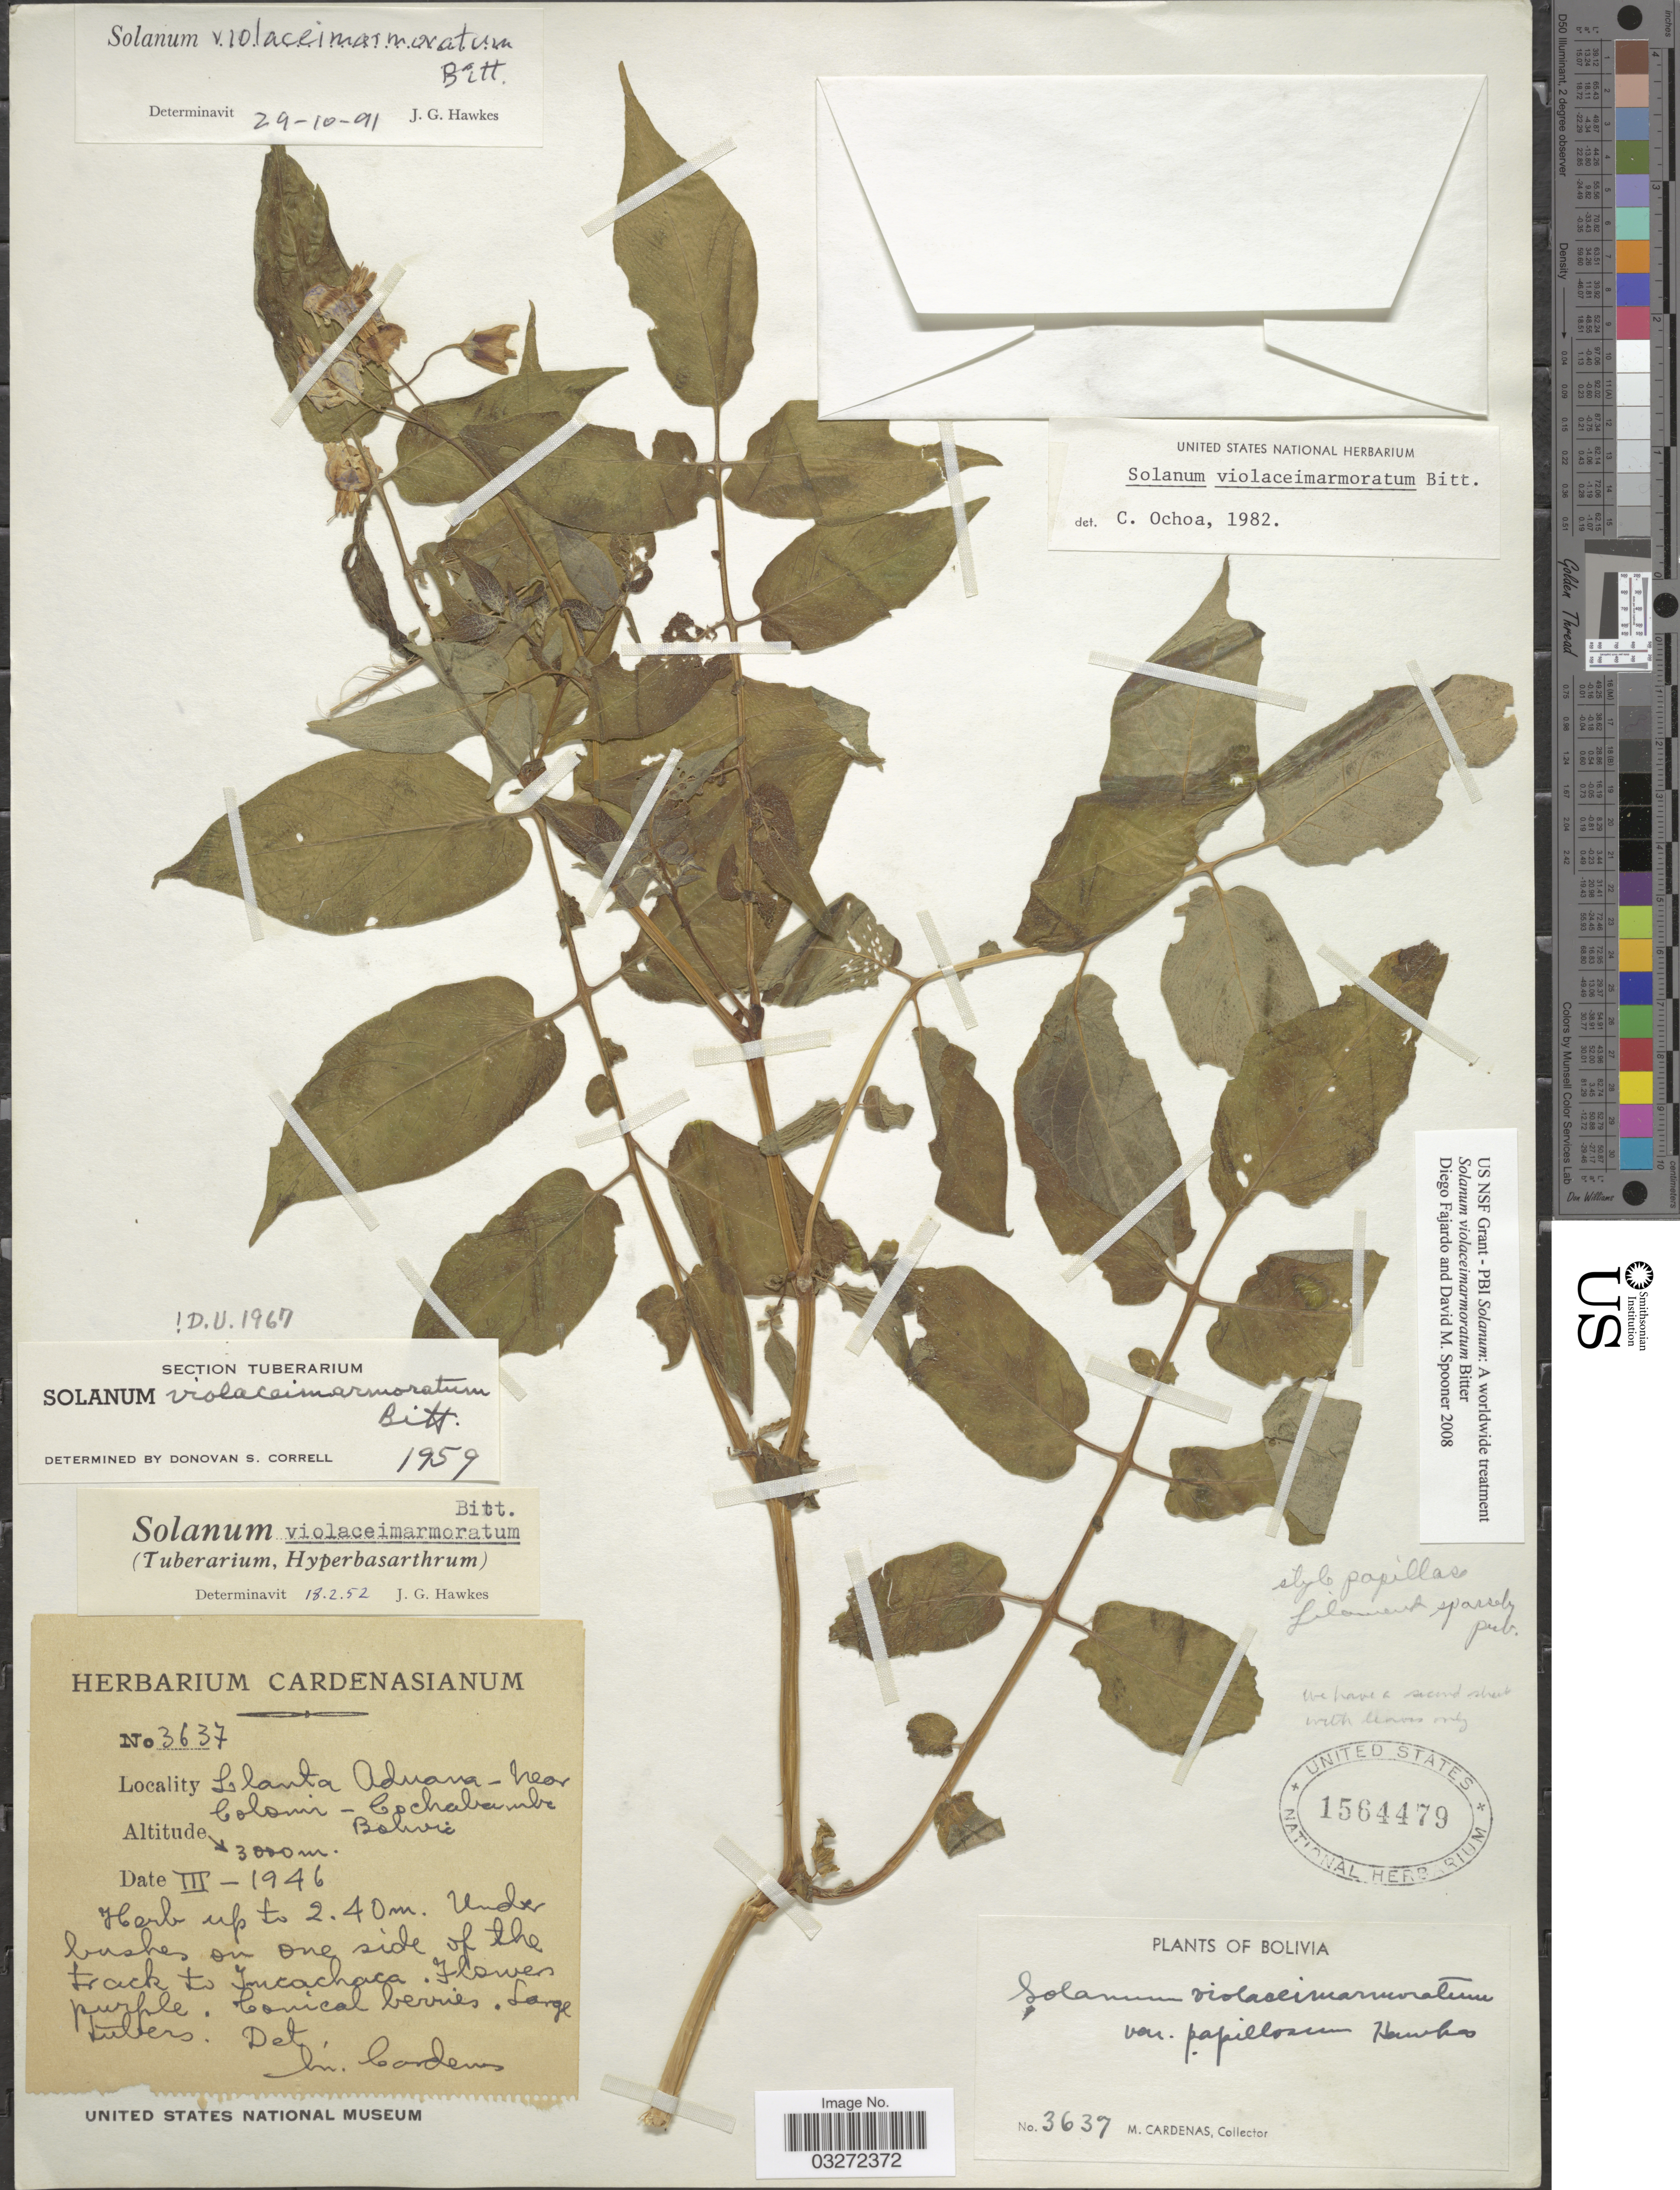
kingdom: Plantae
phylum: Tracheophyta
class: Magnoliopsida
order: Solanales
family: Solanaceae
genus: Solanum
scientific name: Solanum violaceimarmoratum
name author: Bitter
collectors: M. Cárdenas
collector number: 3637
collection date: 1946-03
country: Bolivia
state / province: Cochabamba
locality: Llanta Aduana - Near Colomi.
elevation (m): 3000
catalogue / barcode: US 1564479